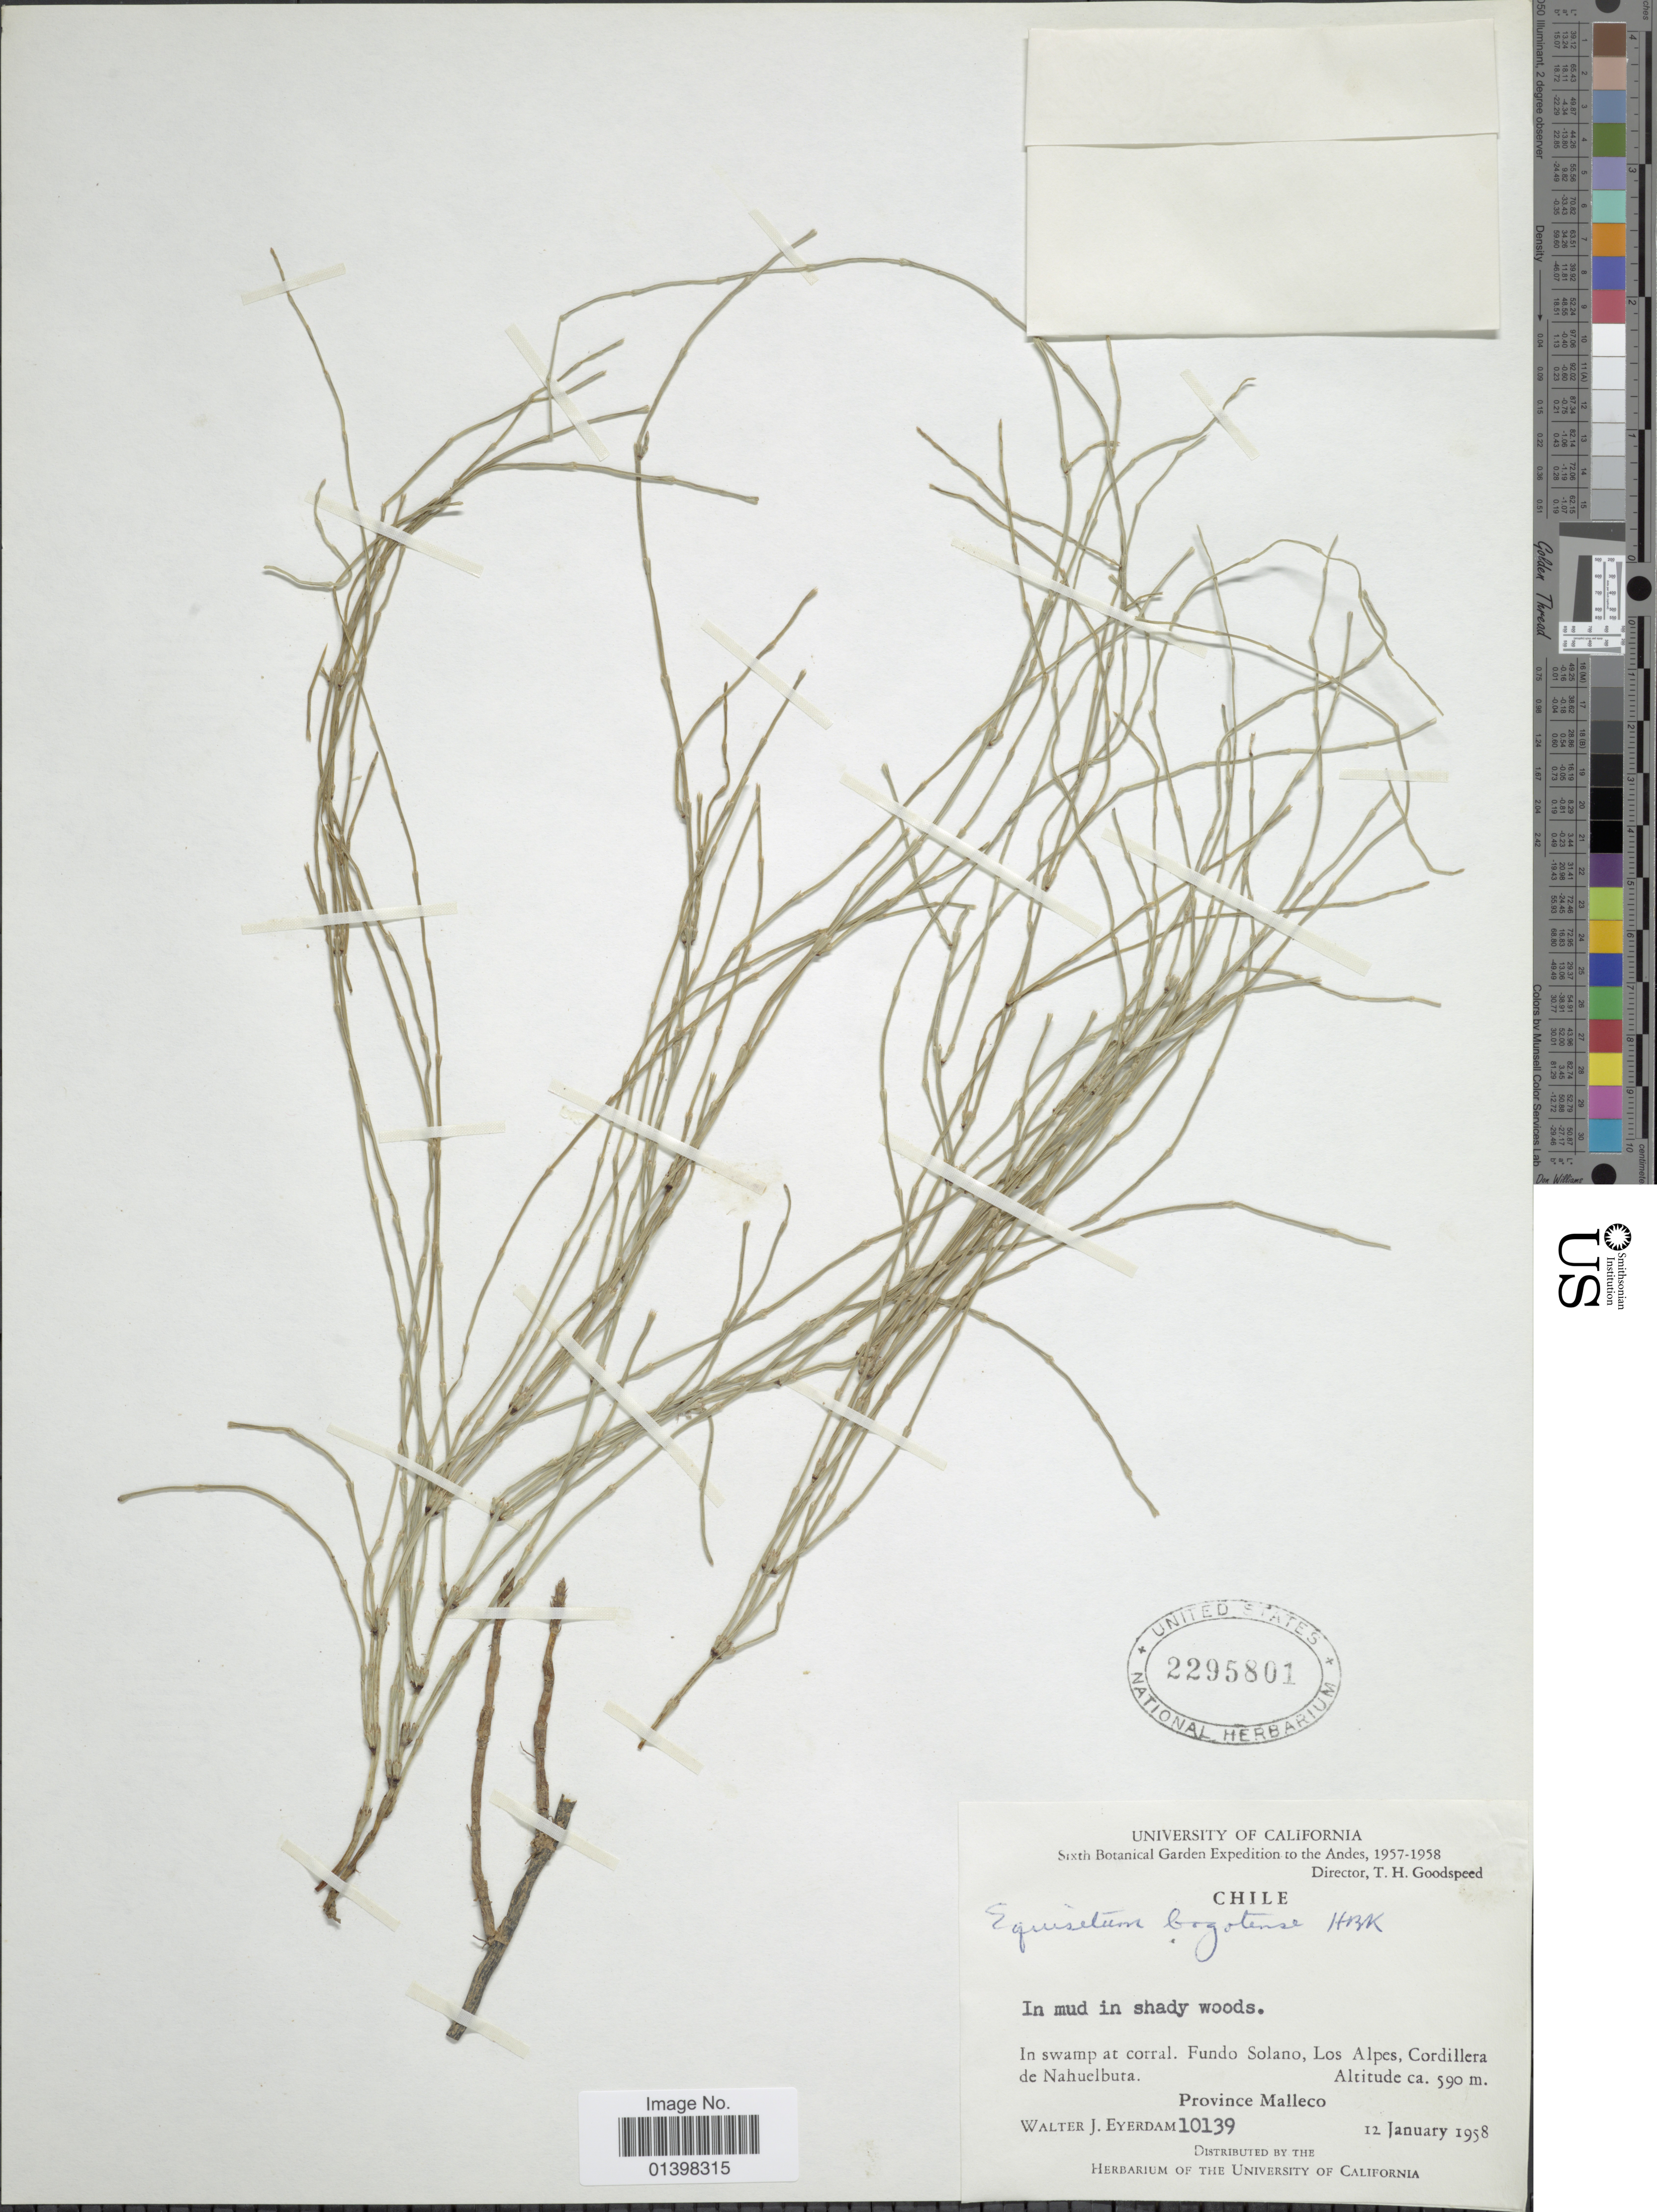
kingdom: Plantae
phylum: Tracheophyta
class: Polypodiopsida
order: Equisetales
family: Equisetaceae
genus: Equisetum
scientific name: Equisetum bogotense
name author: Kunth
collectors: W. J. Eyerdam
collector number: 10139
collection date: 1958-01-12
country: Chile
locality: Fundo Solano, Los Alpes, Cordillera de Nahuelbuta, Province Malleco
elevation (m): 590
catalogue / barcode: US 2295801